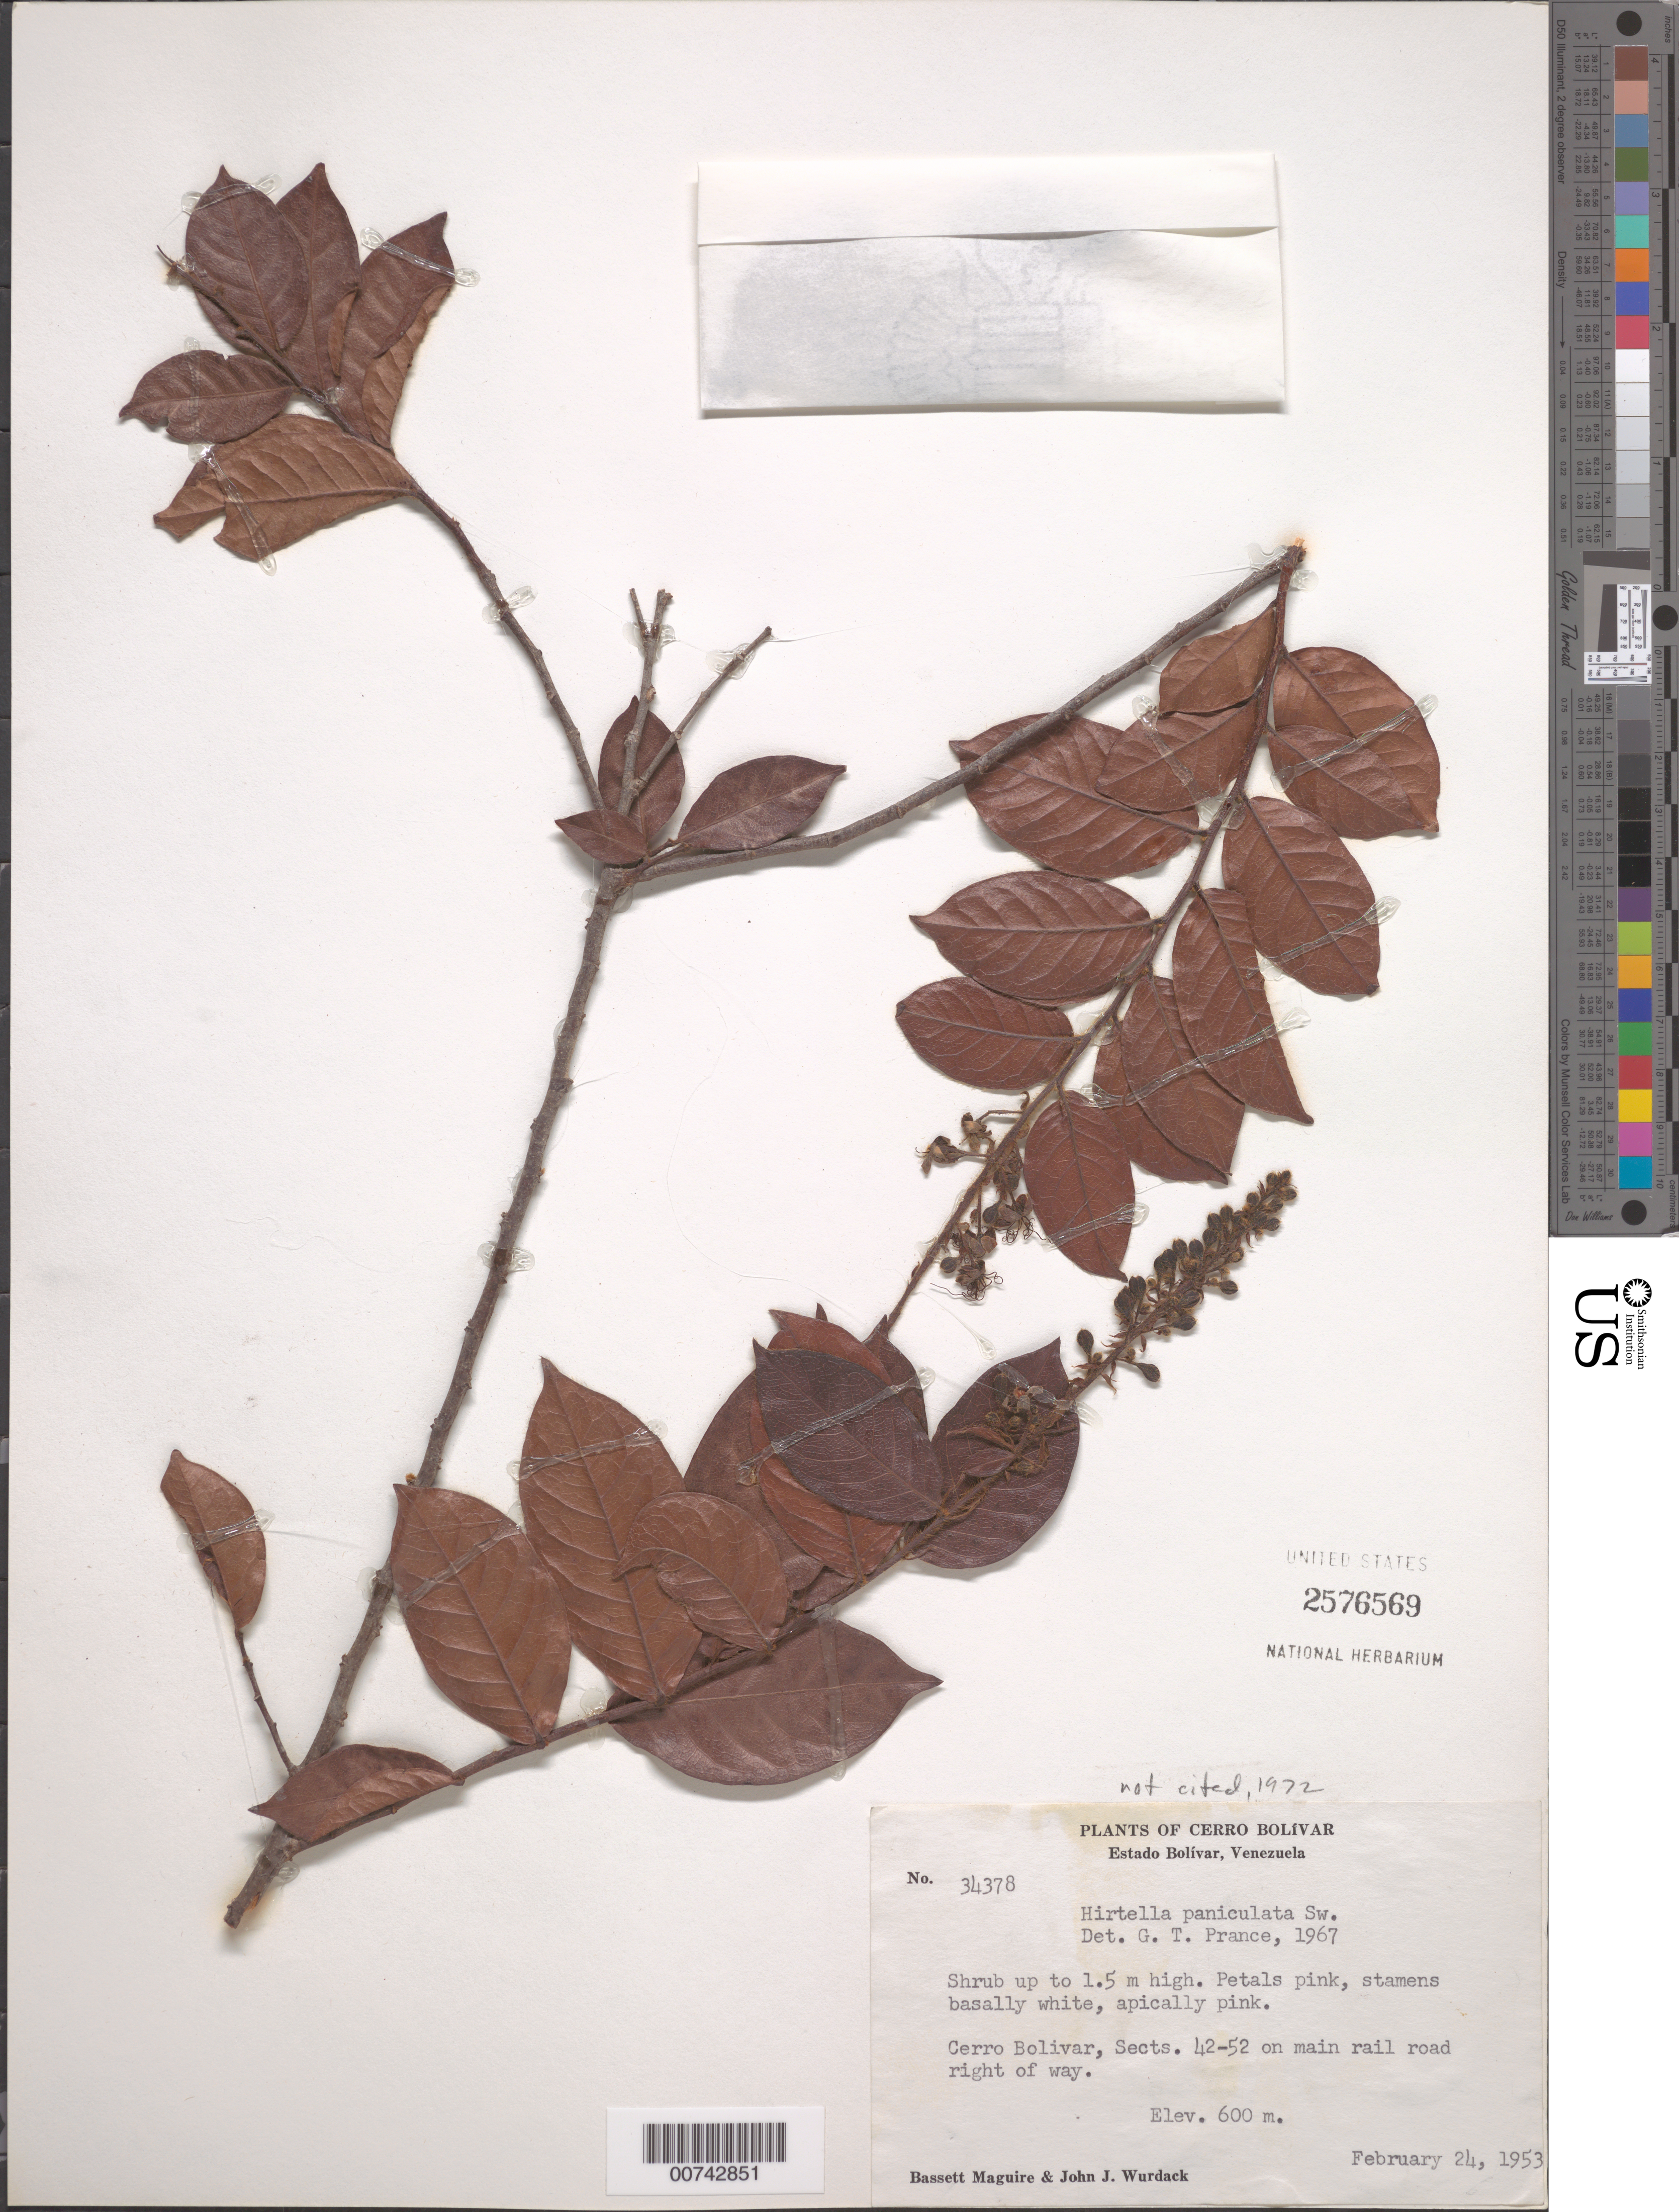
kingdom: Plantae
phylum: Tracheophyta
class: Magnoliopsida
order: Malpighiales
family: Chrysobalanaceae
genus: Hirtella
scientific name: Hirtella paniculata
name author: Sw.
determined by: Prance, G. T.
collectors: B. Maguire & J. J. Wurdack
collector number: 34378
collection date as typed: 24-Feb-53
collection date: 1953-02-24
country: Venezuela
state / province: Bolívar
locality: Cerro Bolívar, sects. 42-52 on main rail road right of way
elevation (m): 600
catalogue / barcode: US 2576569